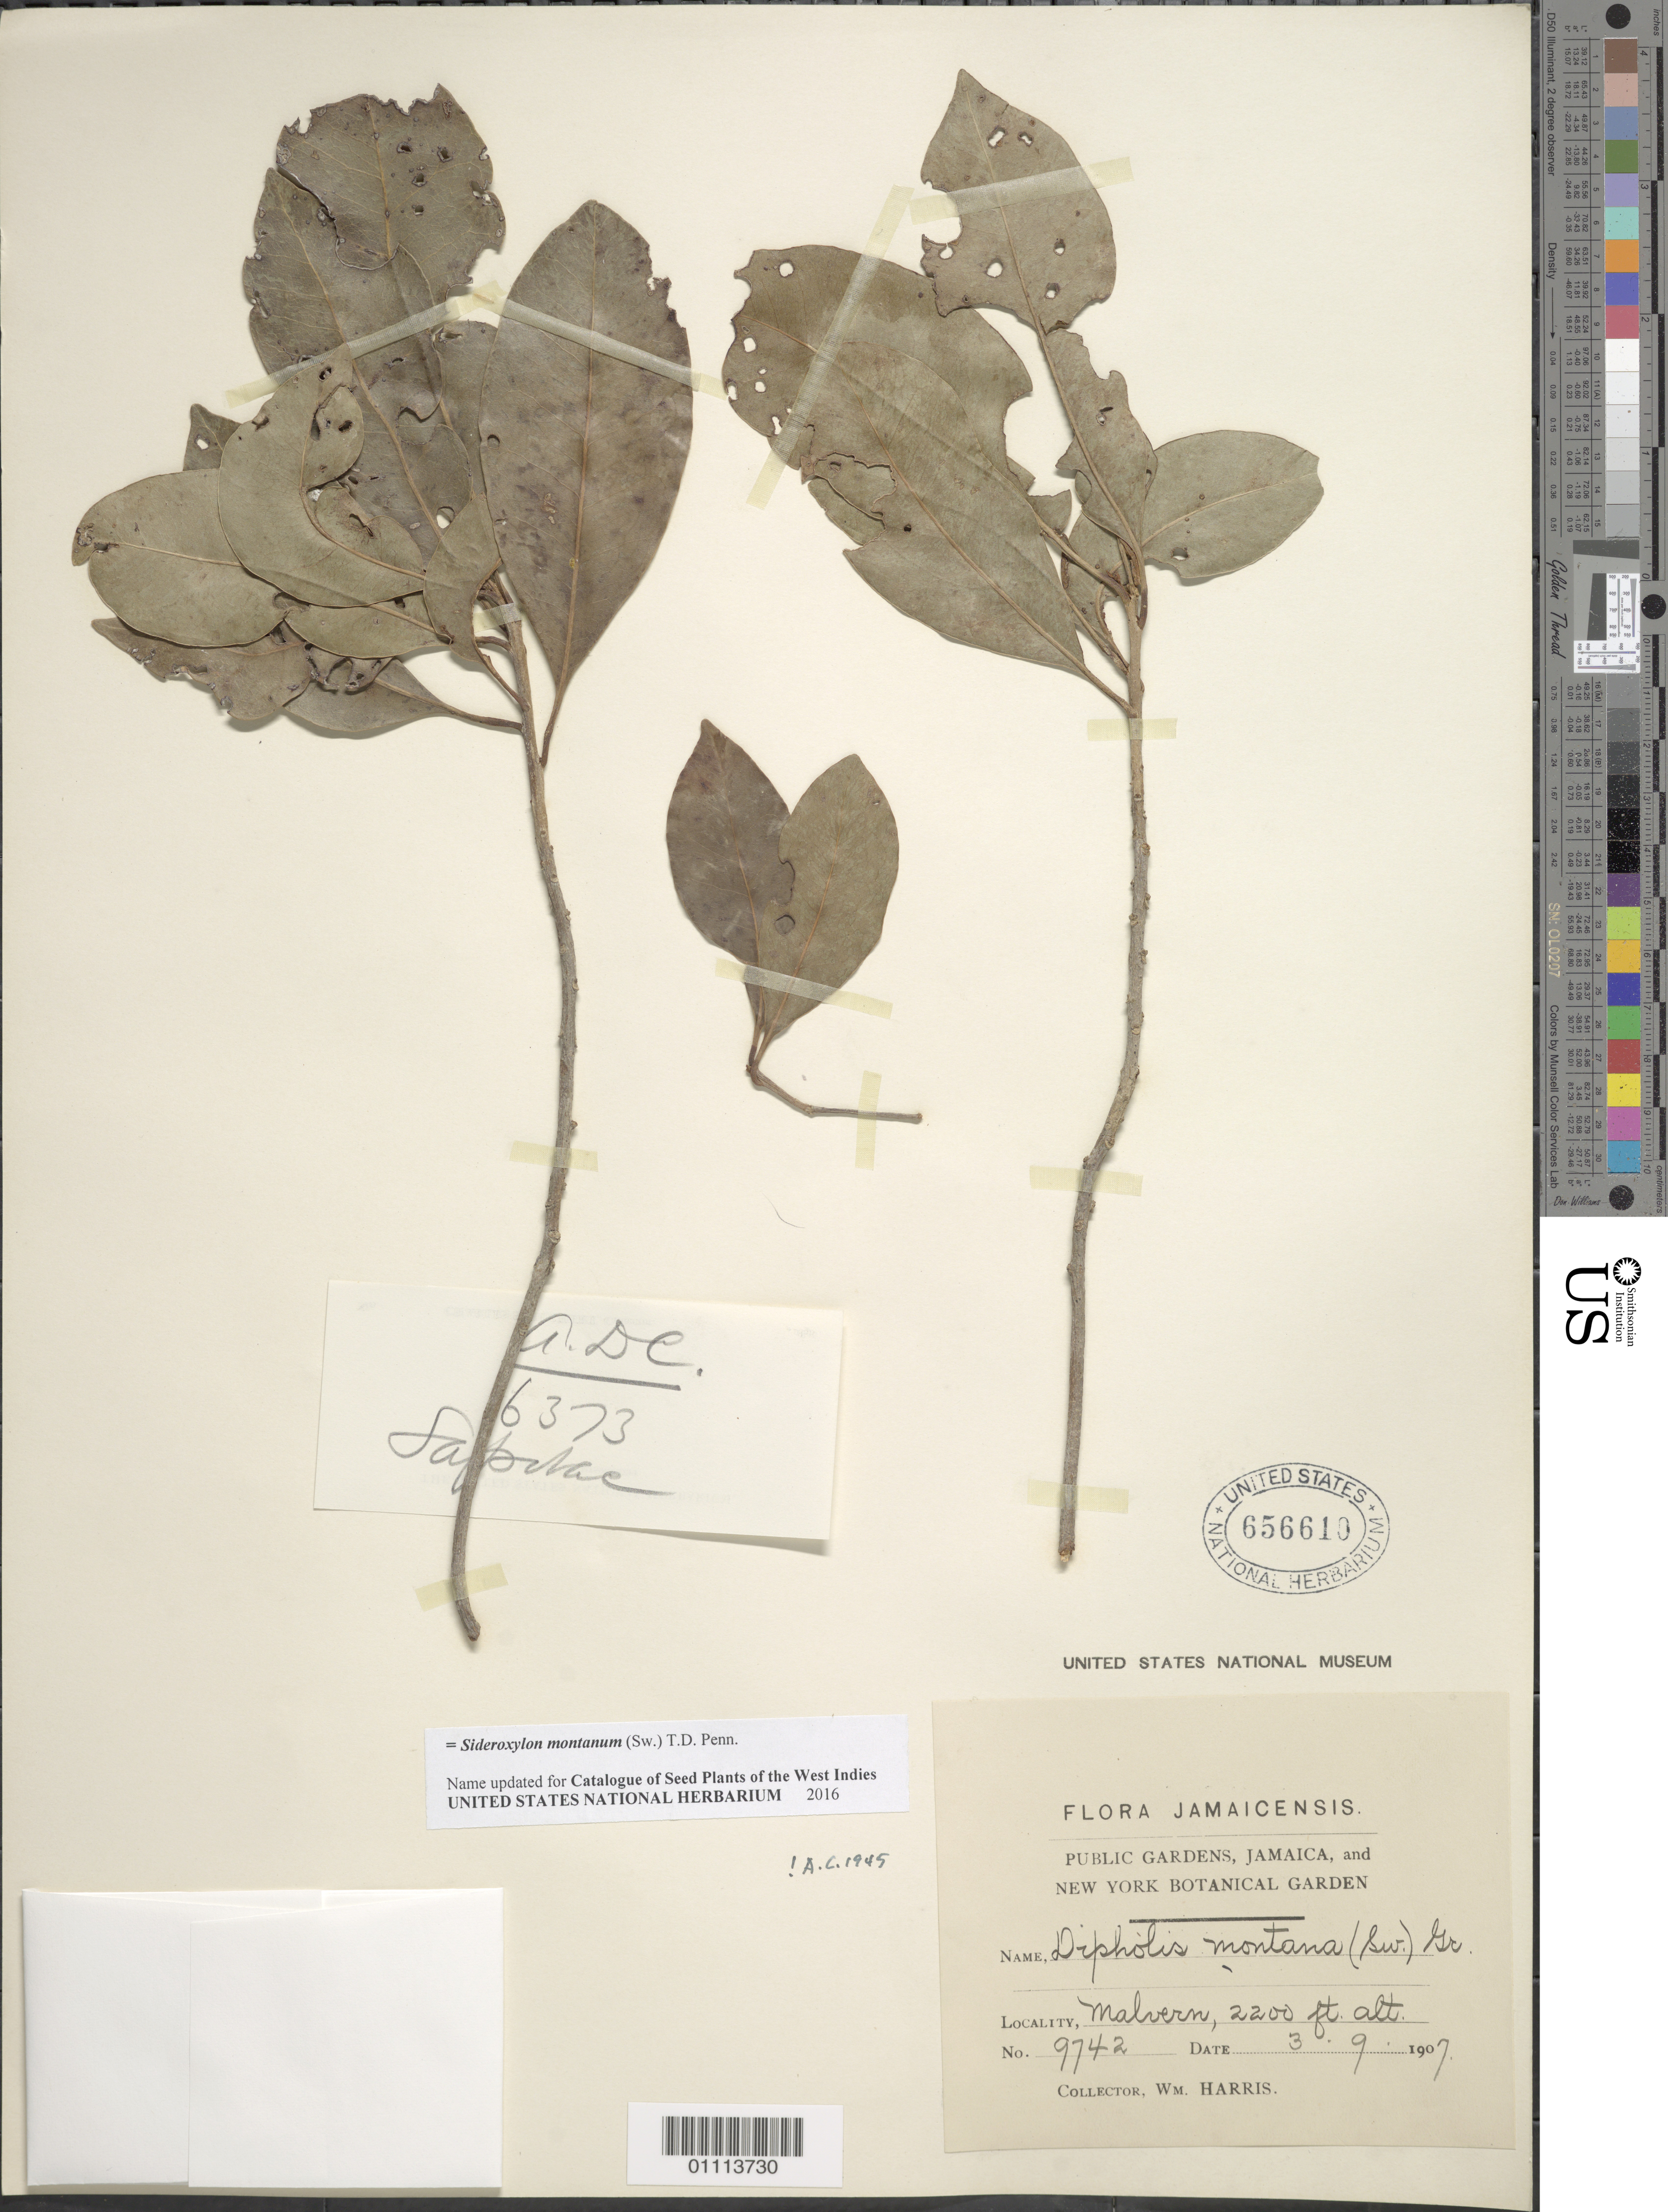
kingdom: Plantae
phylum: Tracheophyta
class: Magnoliopsida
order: Ericales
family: Sapotaceae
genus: Dipholis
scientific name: Dipholis montana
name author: (Sw.) Griseb.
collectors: W. Harris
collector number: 9742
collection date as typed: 03 Sep 1907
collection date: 1907-09-03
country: Jamaica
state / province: Saint Elizabeth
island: Jamaica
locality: Malvern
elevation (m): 671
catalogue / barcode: US 656610